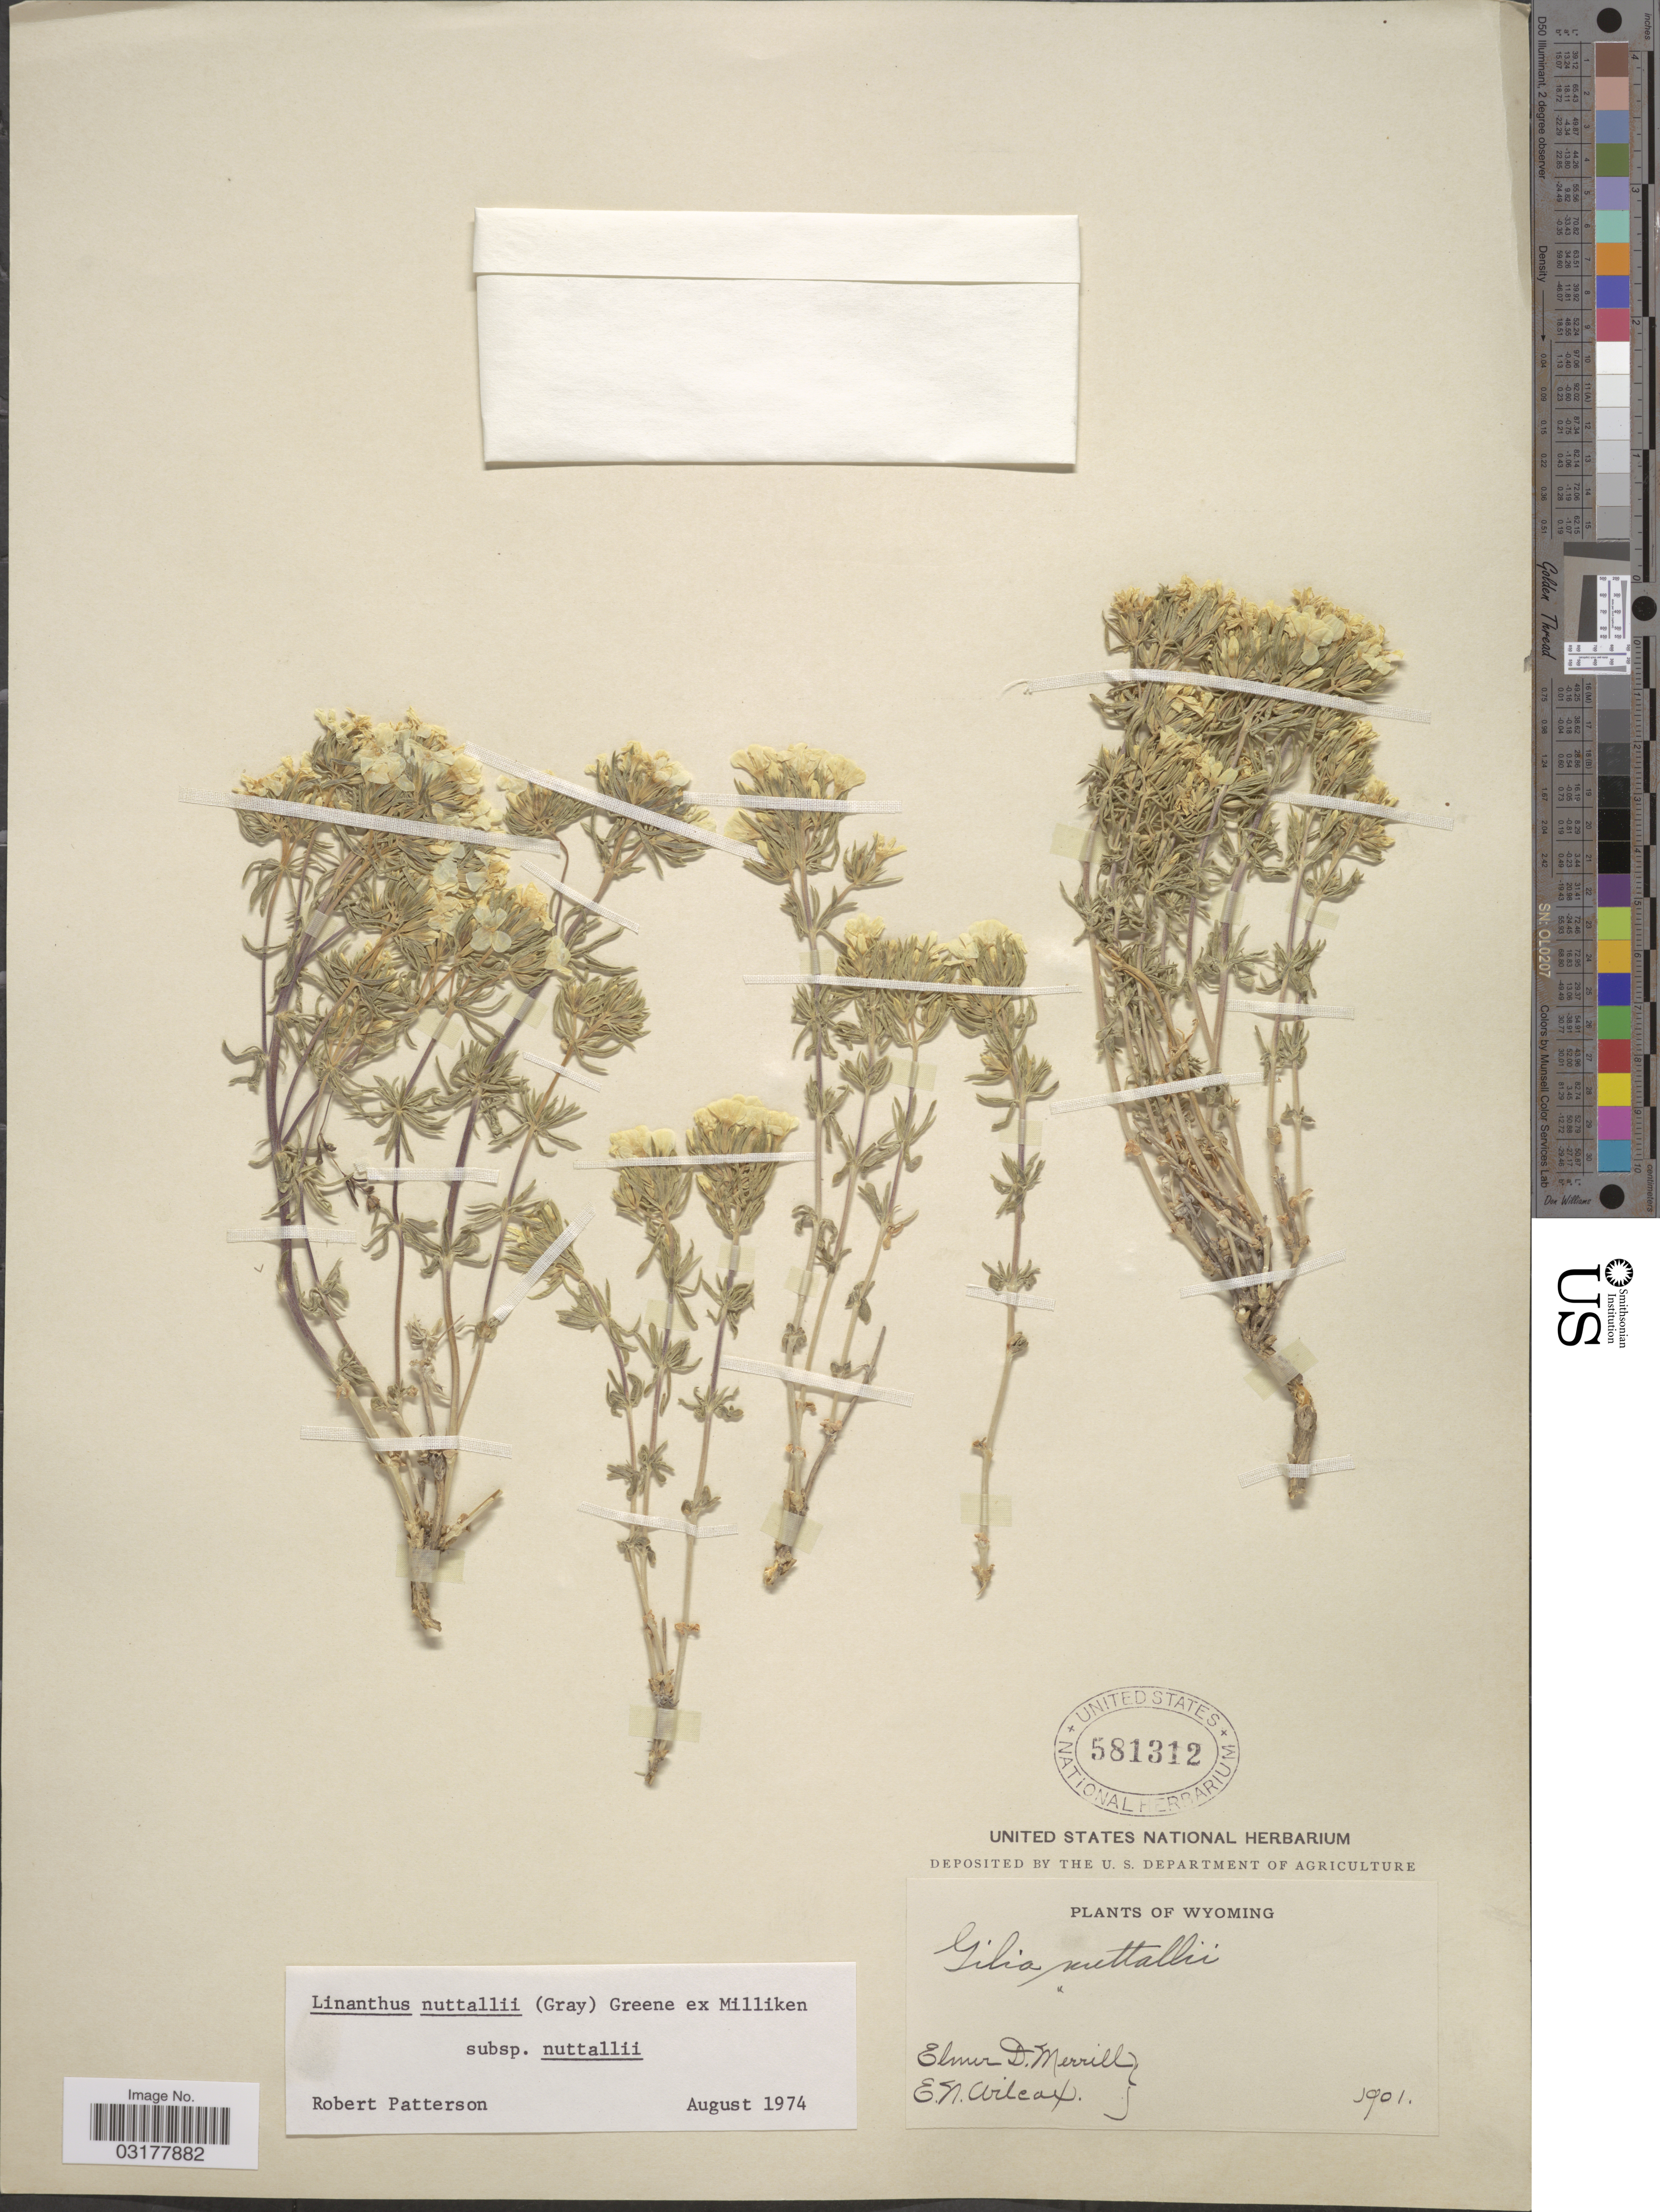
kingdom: Plantae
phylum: Tracheophyta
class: Magnoliopsida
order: Ericales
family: Polemoniaceae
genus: Leptosiphon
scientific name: Leptosiphon nuttallii subsp. nuttallii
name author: (A. Gray) J.M. Porter & L.A. Johnson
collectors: E. D. Merrill & E. Wilcox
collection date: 1901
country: United States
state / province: Wyoming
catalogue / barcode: US 581312